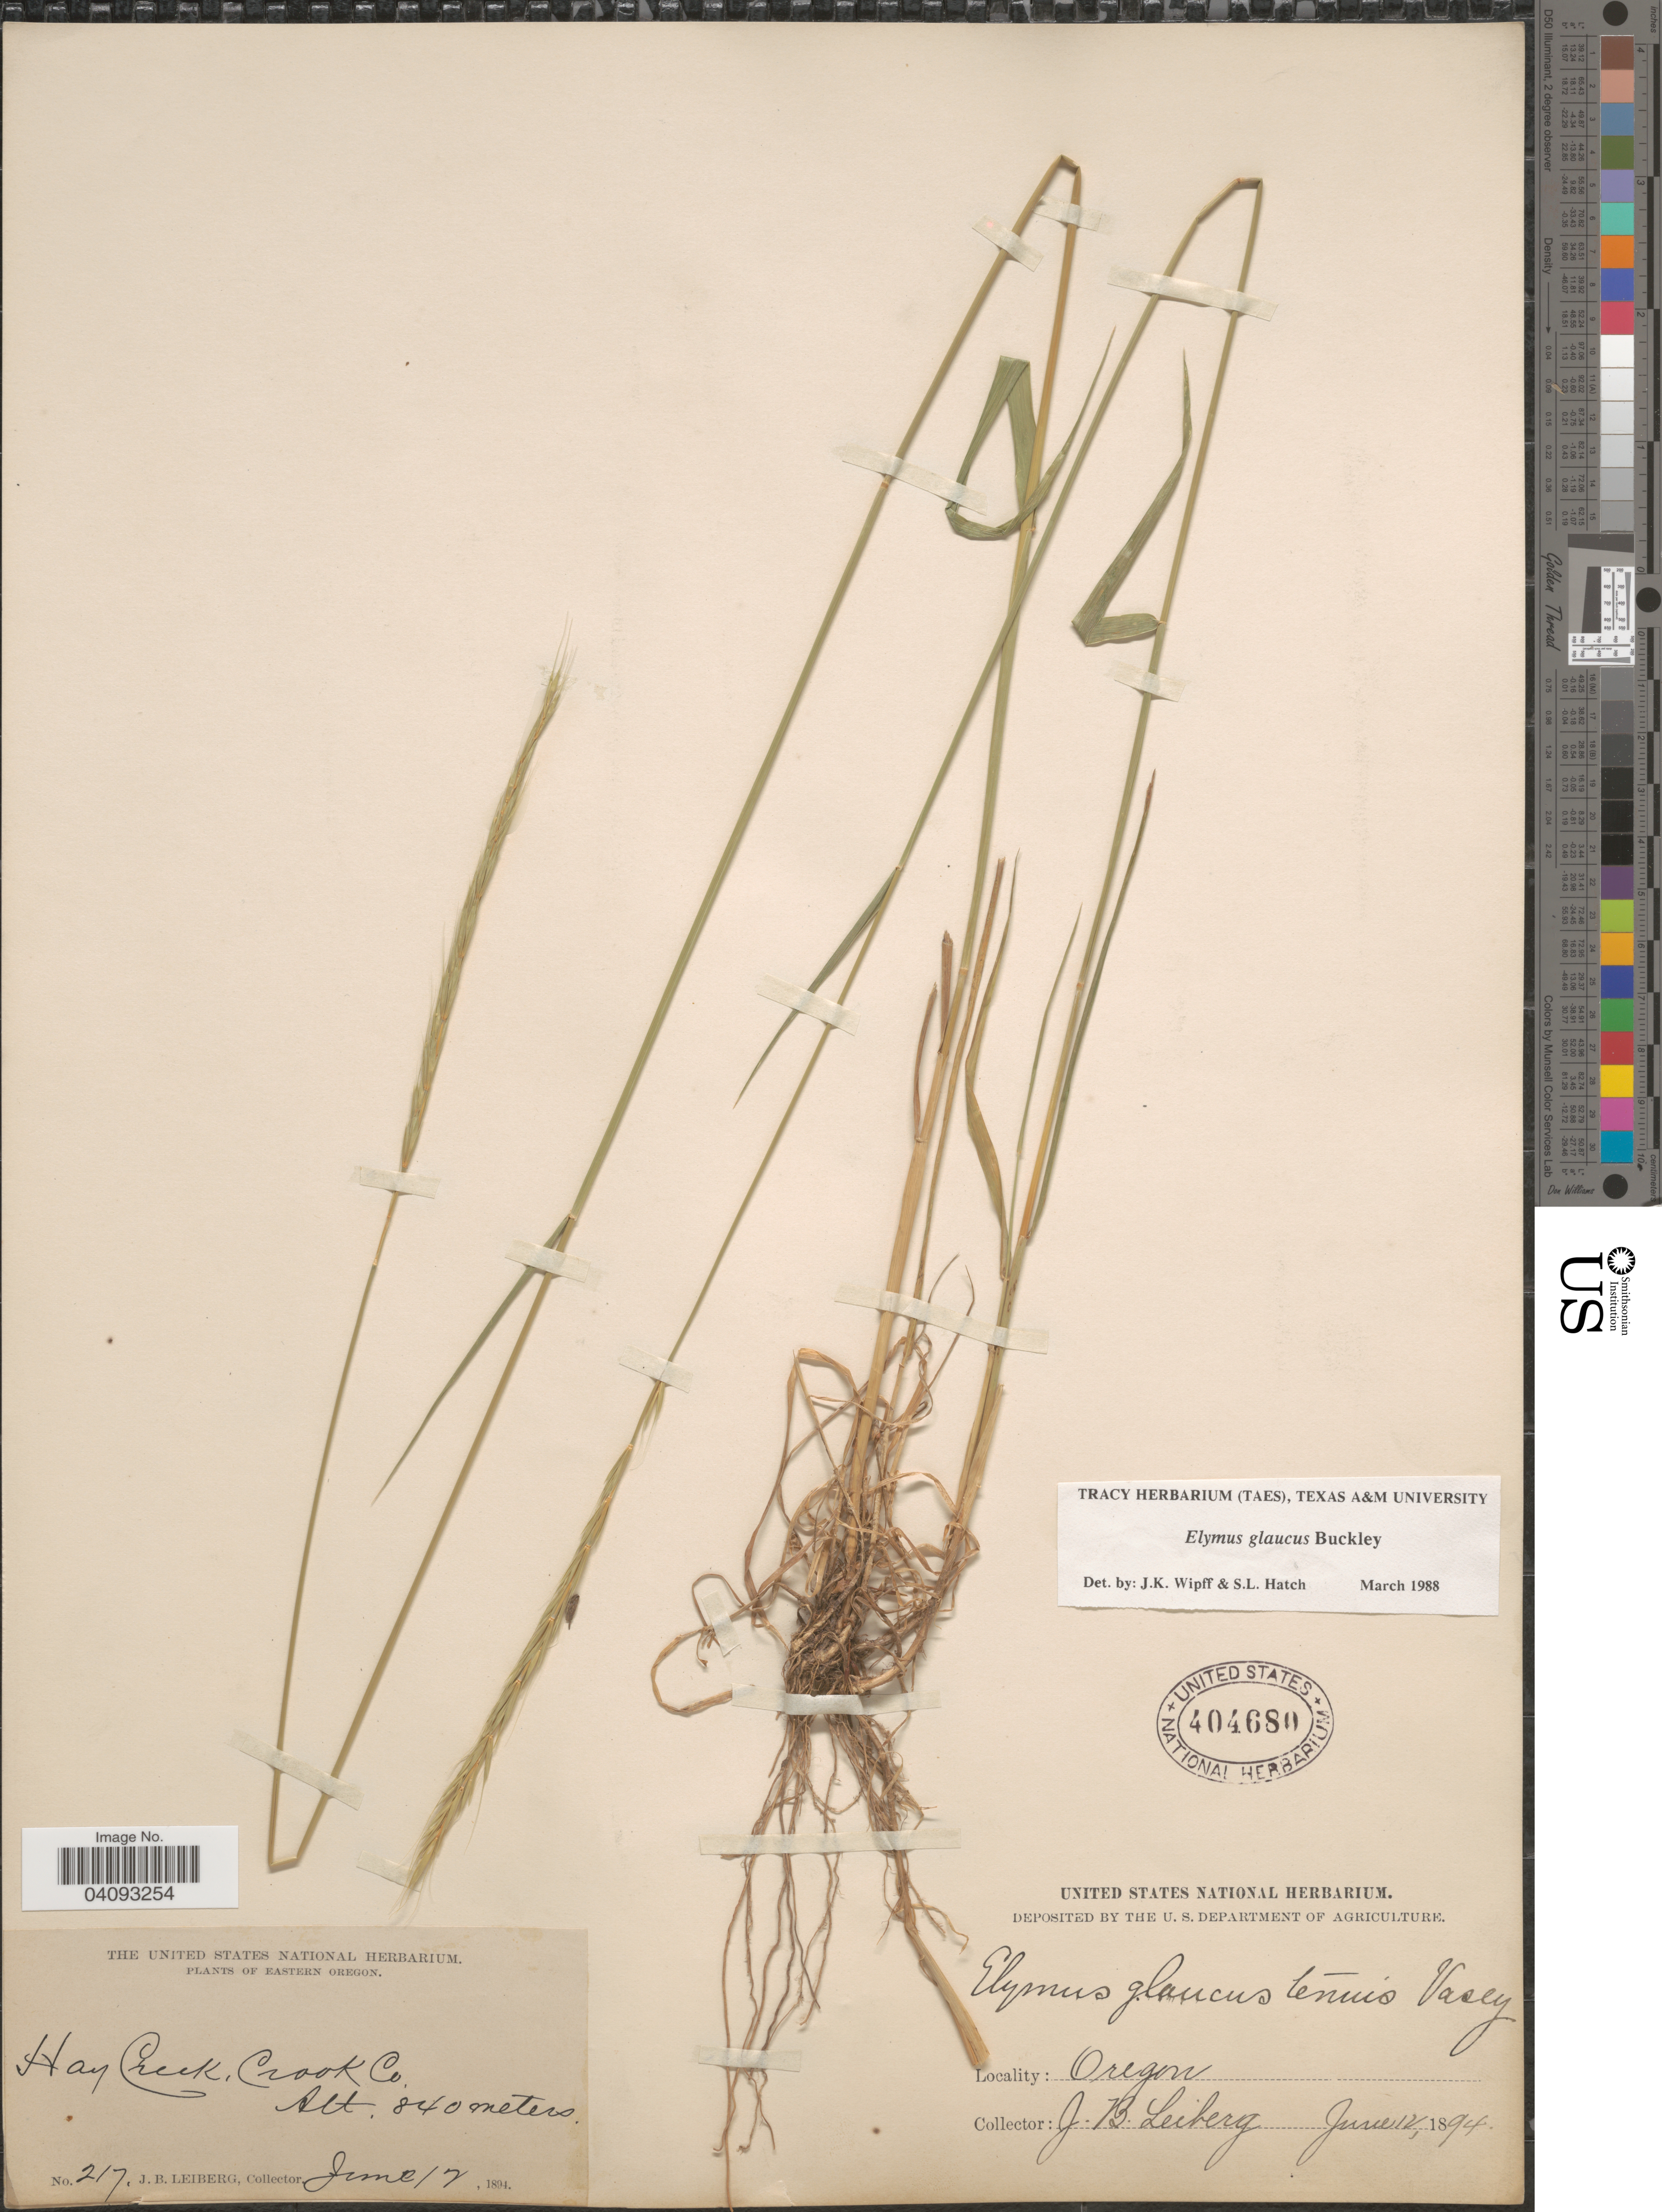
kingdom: Plantae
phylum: Tracheophyta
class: Liliopsida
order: Poales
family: Poaceae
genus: Elymus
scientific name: Elymus glaucus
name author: Buckley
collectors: J. B. Leiberg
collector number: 217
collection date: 1894-06-12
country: United States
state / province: Oregon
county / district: Crook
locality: Eastern Oregon. Hay Creek, Crook Co.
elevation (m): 840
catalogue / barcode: US 404680